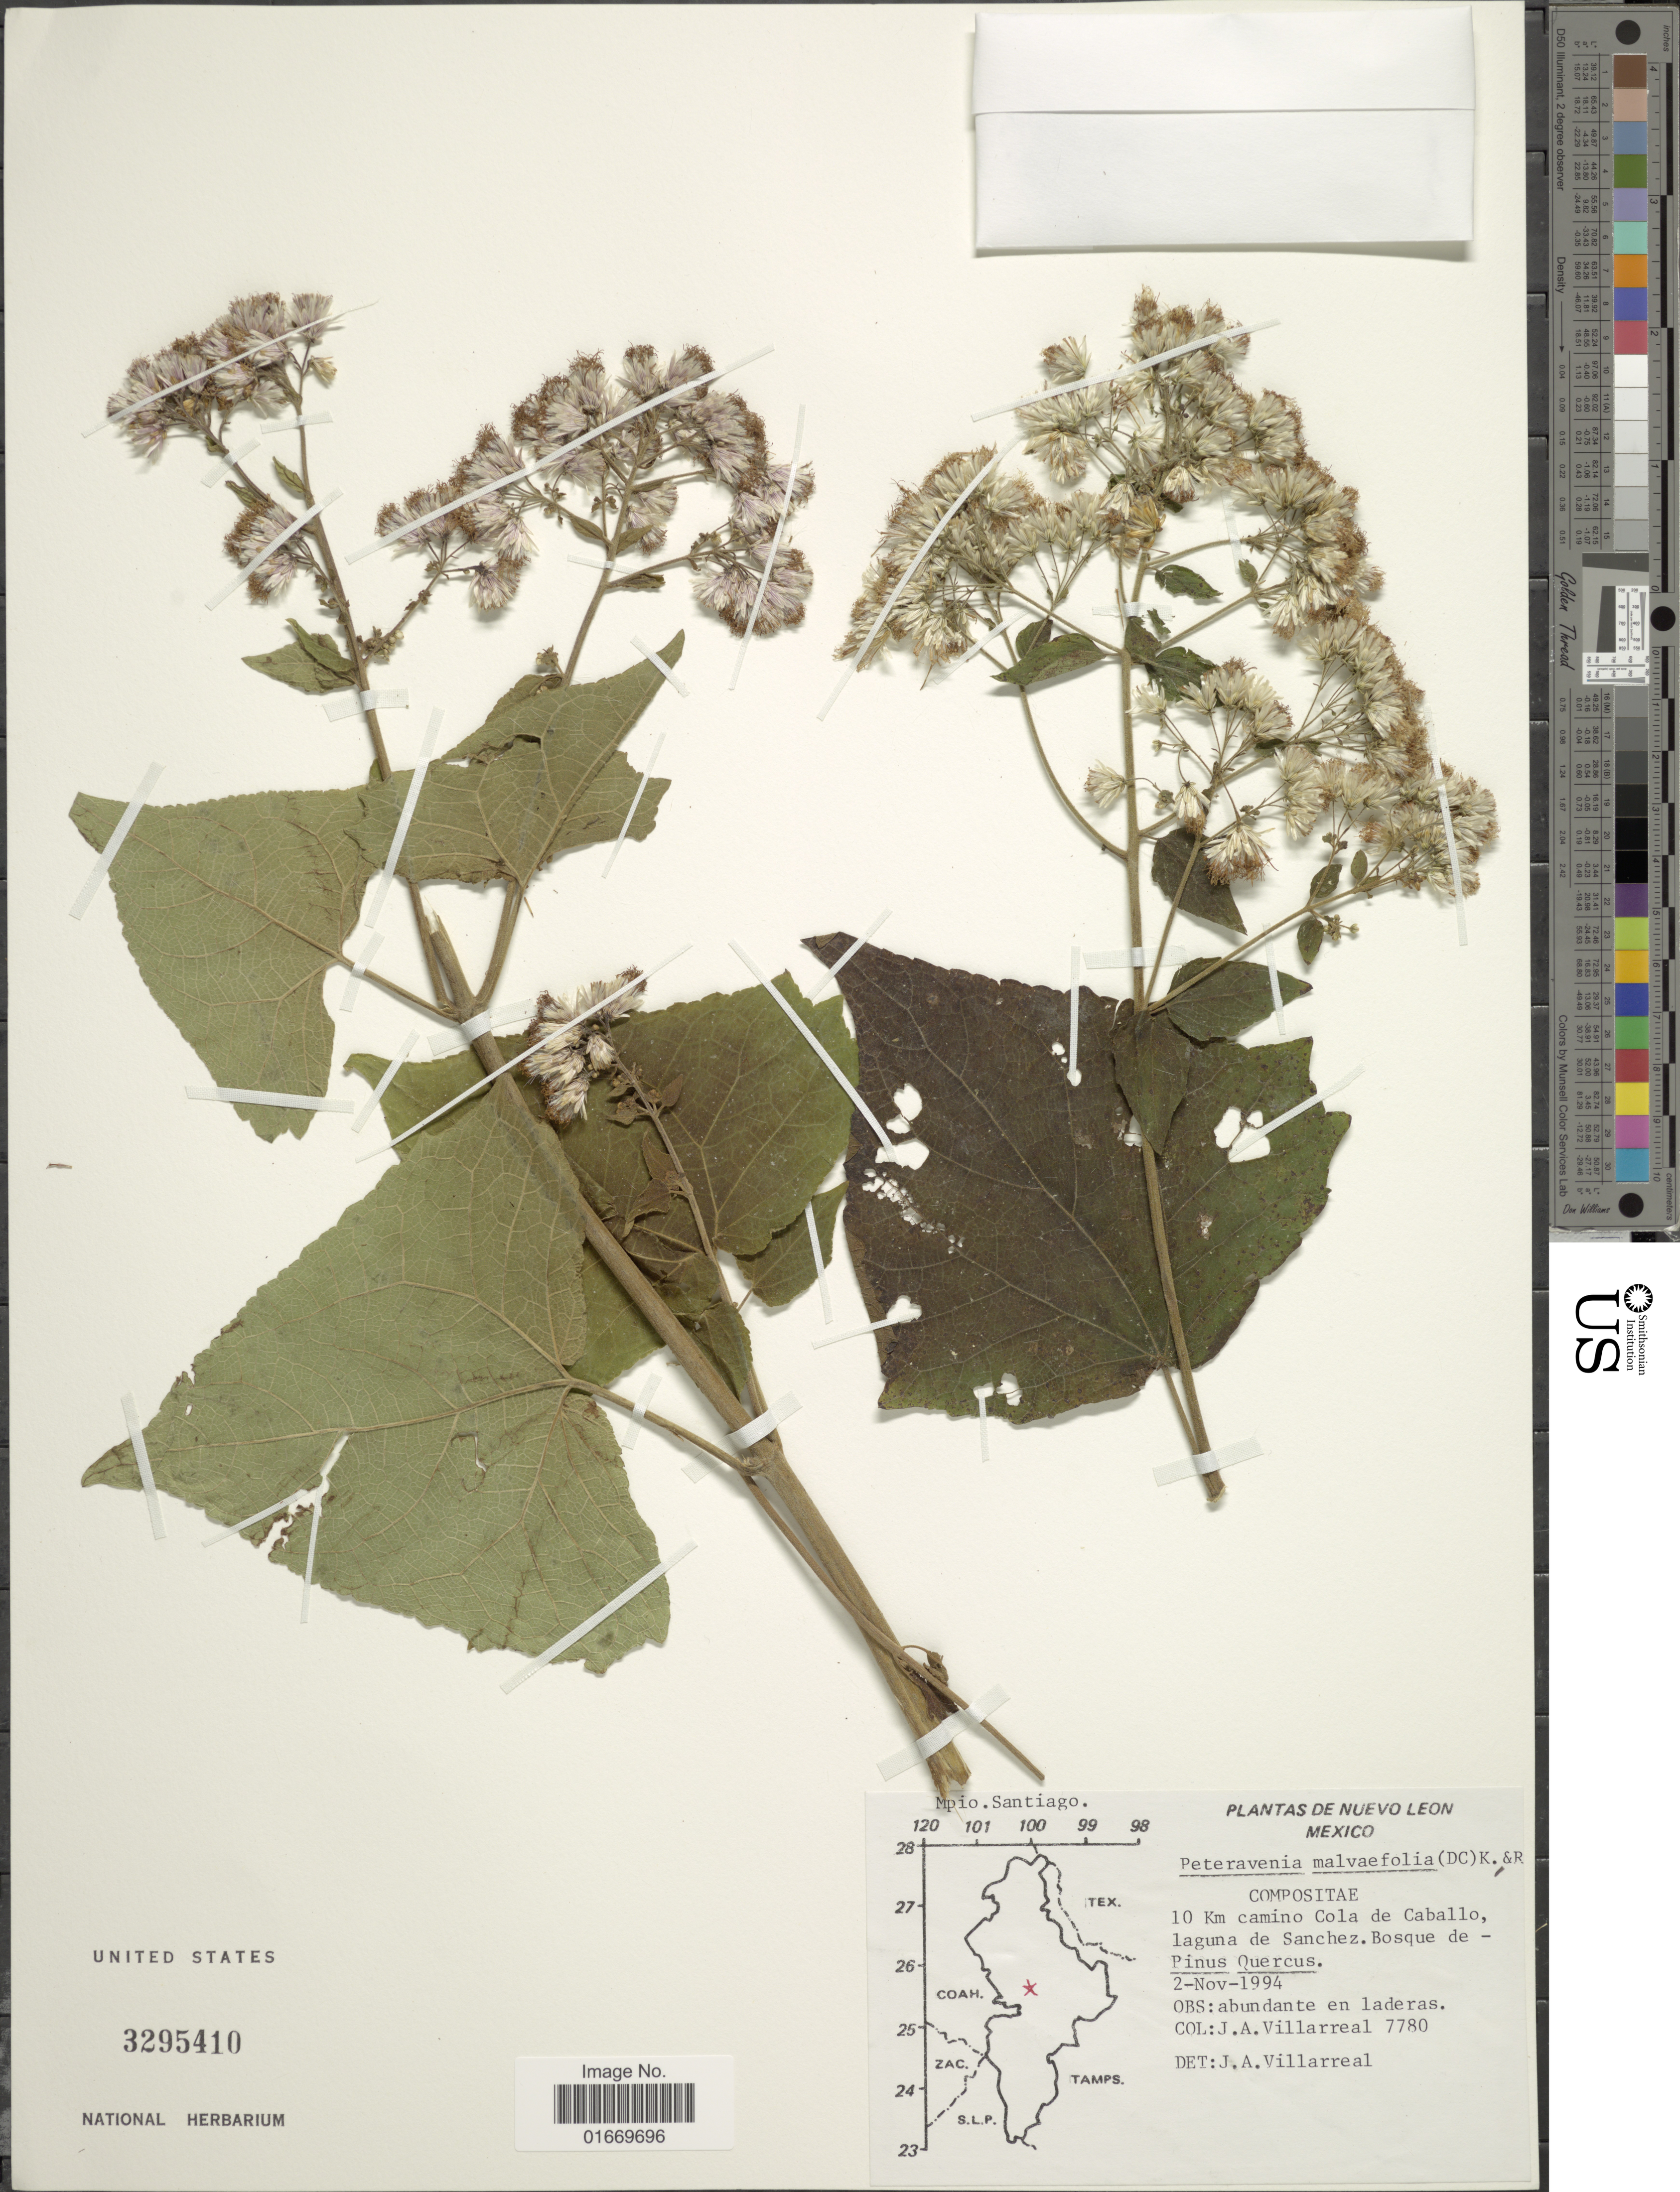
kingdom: Plantae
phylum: Tracheophyta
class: Magnoliopsida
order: Asterales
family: Asteraceae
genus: Peteravenia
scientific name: Peteravenia malvaefolia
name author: (DC.) R.M. King & H. Rob.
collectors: J. Villarreal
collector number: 7780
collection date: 1994-11-02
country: Mexico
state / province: Nuevo León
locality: Nuevo León, Mexico. Mpio. Santiago. 10 Km camino Cola de Caballo, laguna de Sanchez.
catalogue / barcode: US 3295410